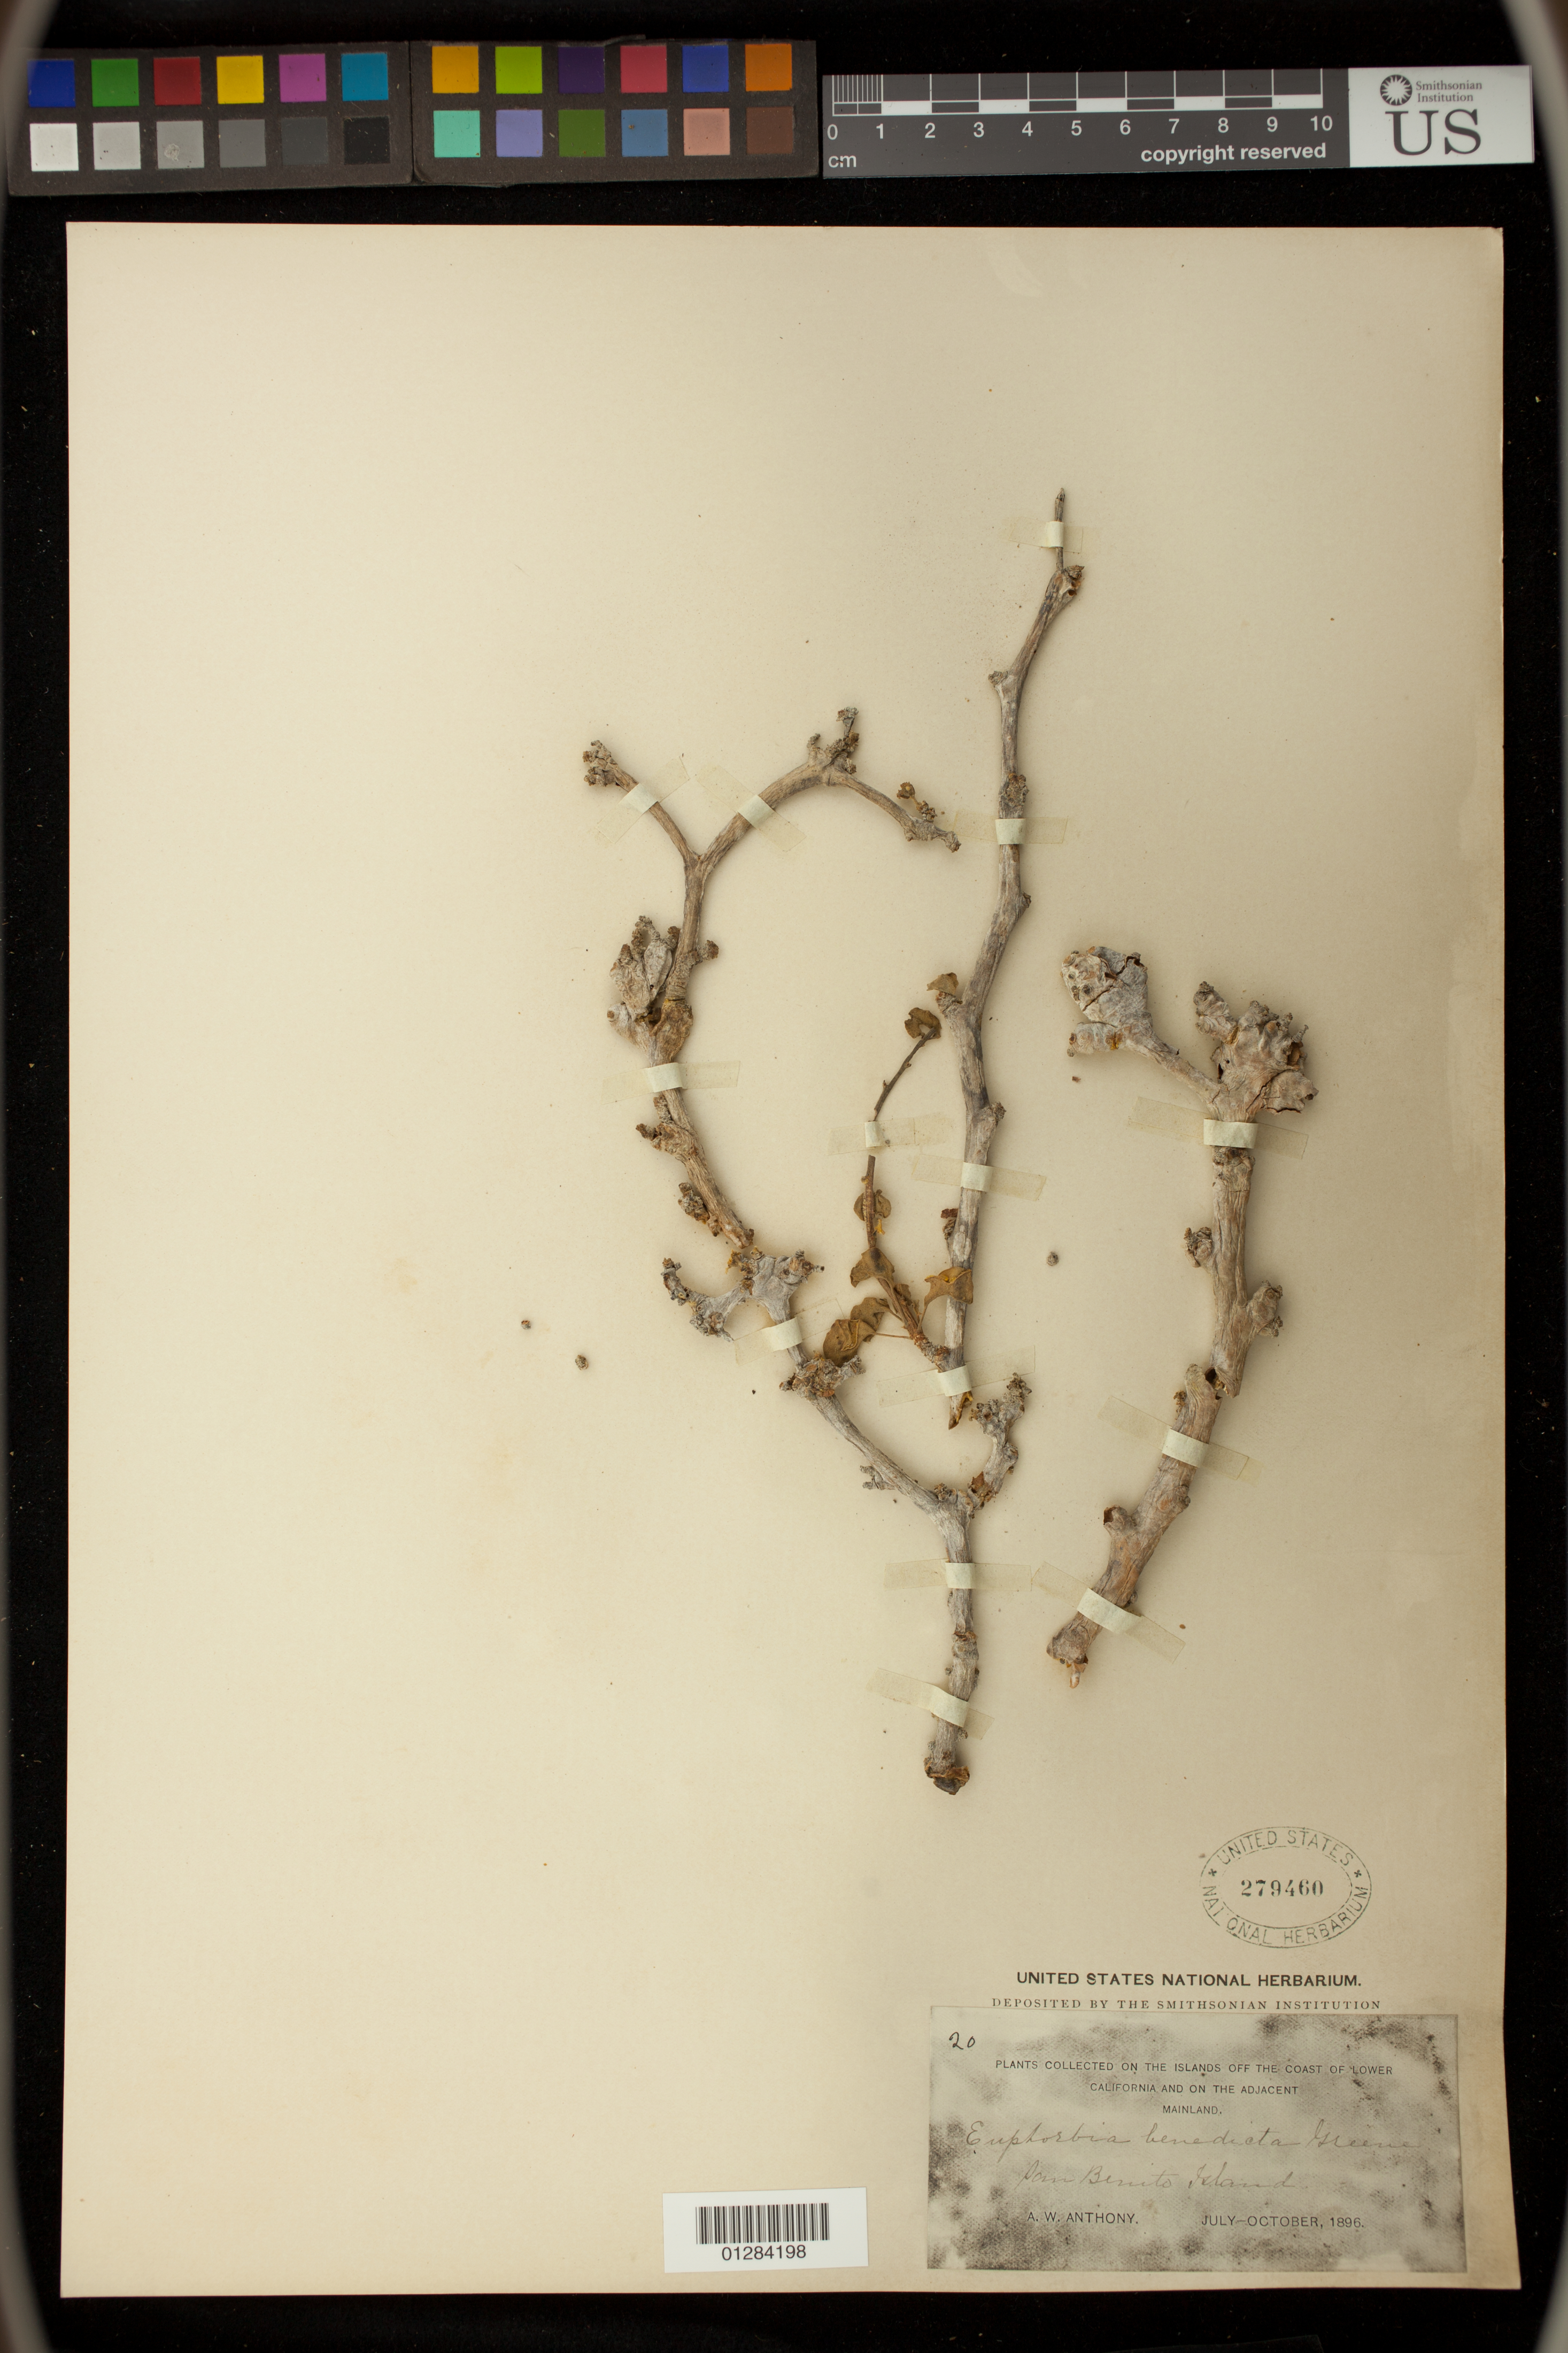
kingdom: Plantae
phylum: Tracheophyta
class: Magnoliopsida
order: Malpighiales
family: Euphorbiaceae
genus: Euphorbia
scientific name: Euphorbia misera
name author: Benth.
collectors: A. W. Anthony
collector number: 20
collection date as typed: Jul - Oct 1896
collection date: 1896-07/1896-10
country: Mexico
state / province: Baja California Norte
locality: San Benito Island.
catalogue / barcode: US 279460